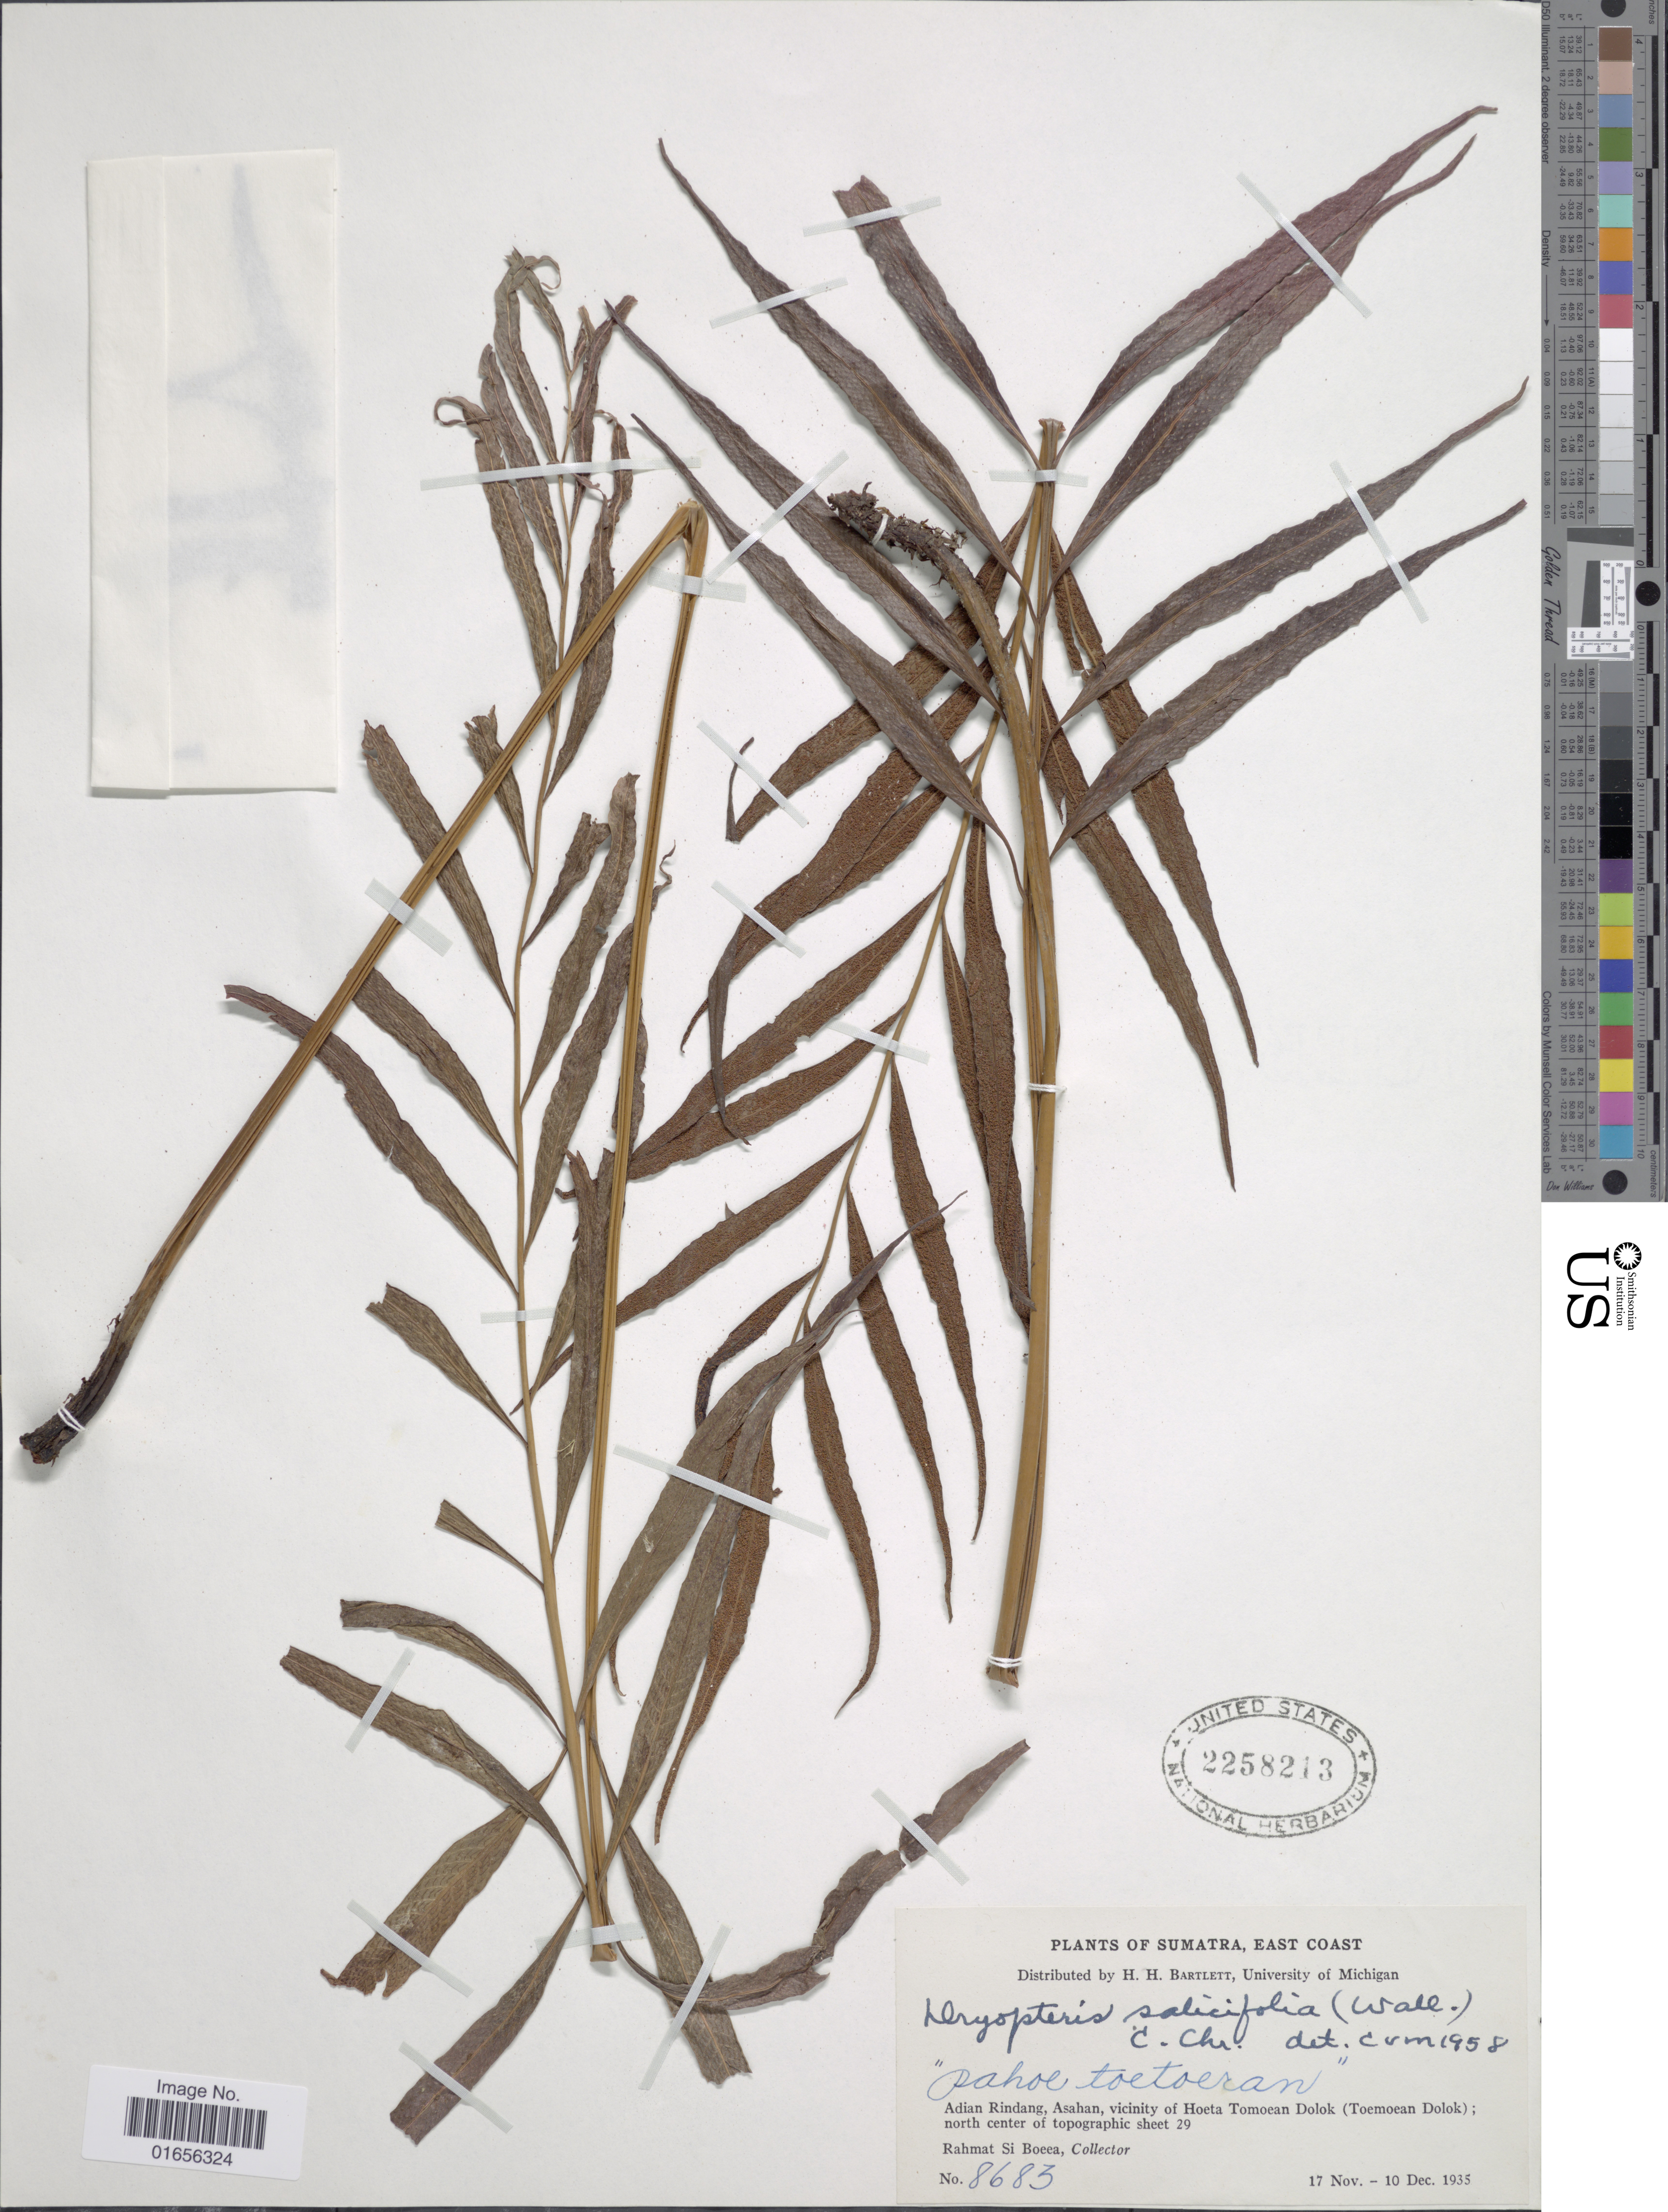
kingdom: Plantae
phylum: Tracheophyta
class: Polypodiopsida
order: Polypodiales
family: Thelypteridaceae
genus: Pronephrium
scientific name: Pronephrium salicifolium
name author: (Wall.) Holttum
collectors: Rahmat Si Boeea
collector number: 8683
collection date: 1935-11-17/1935-12-10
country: Indonesia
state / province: Sumatra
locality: Sumatra, East Coast "Pahoe Toetoeran" Adian Rindang, Asahan, vicinity of Hoeta Tomoean Dolok (Toemoean Dolok); north center of topograhic sheet 29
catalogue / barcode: US 2258213